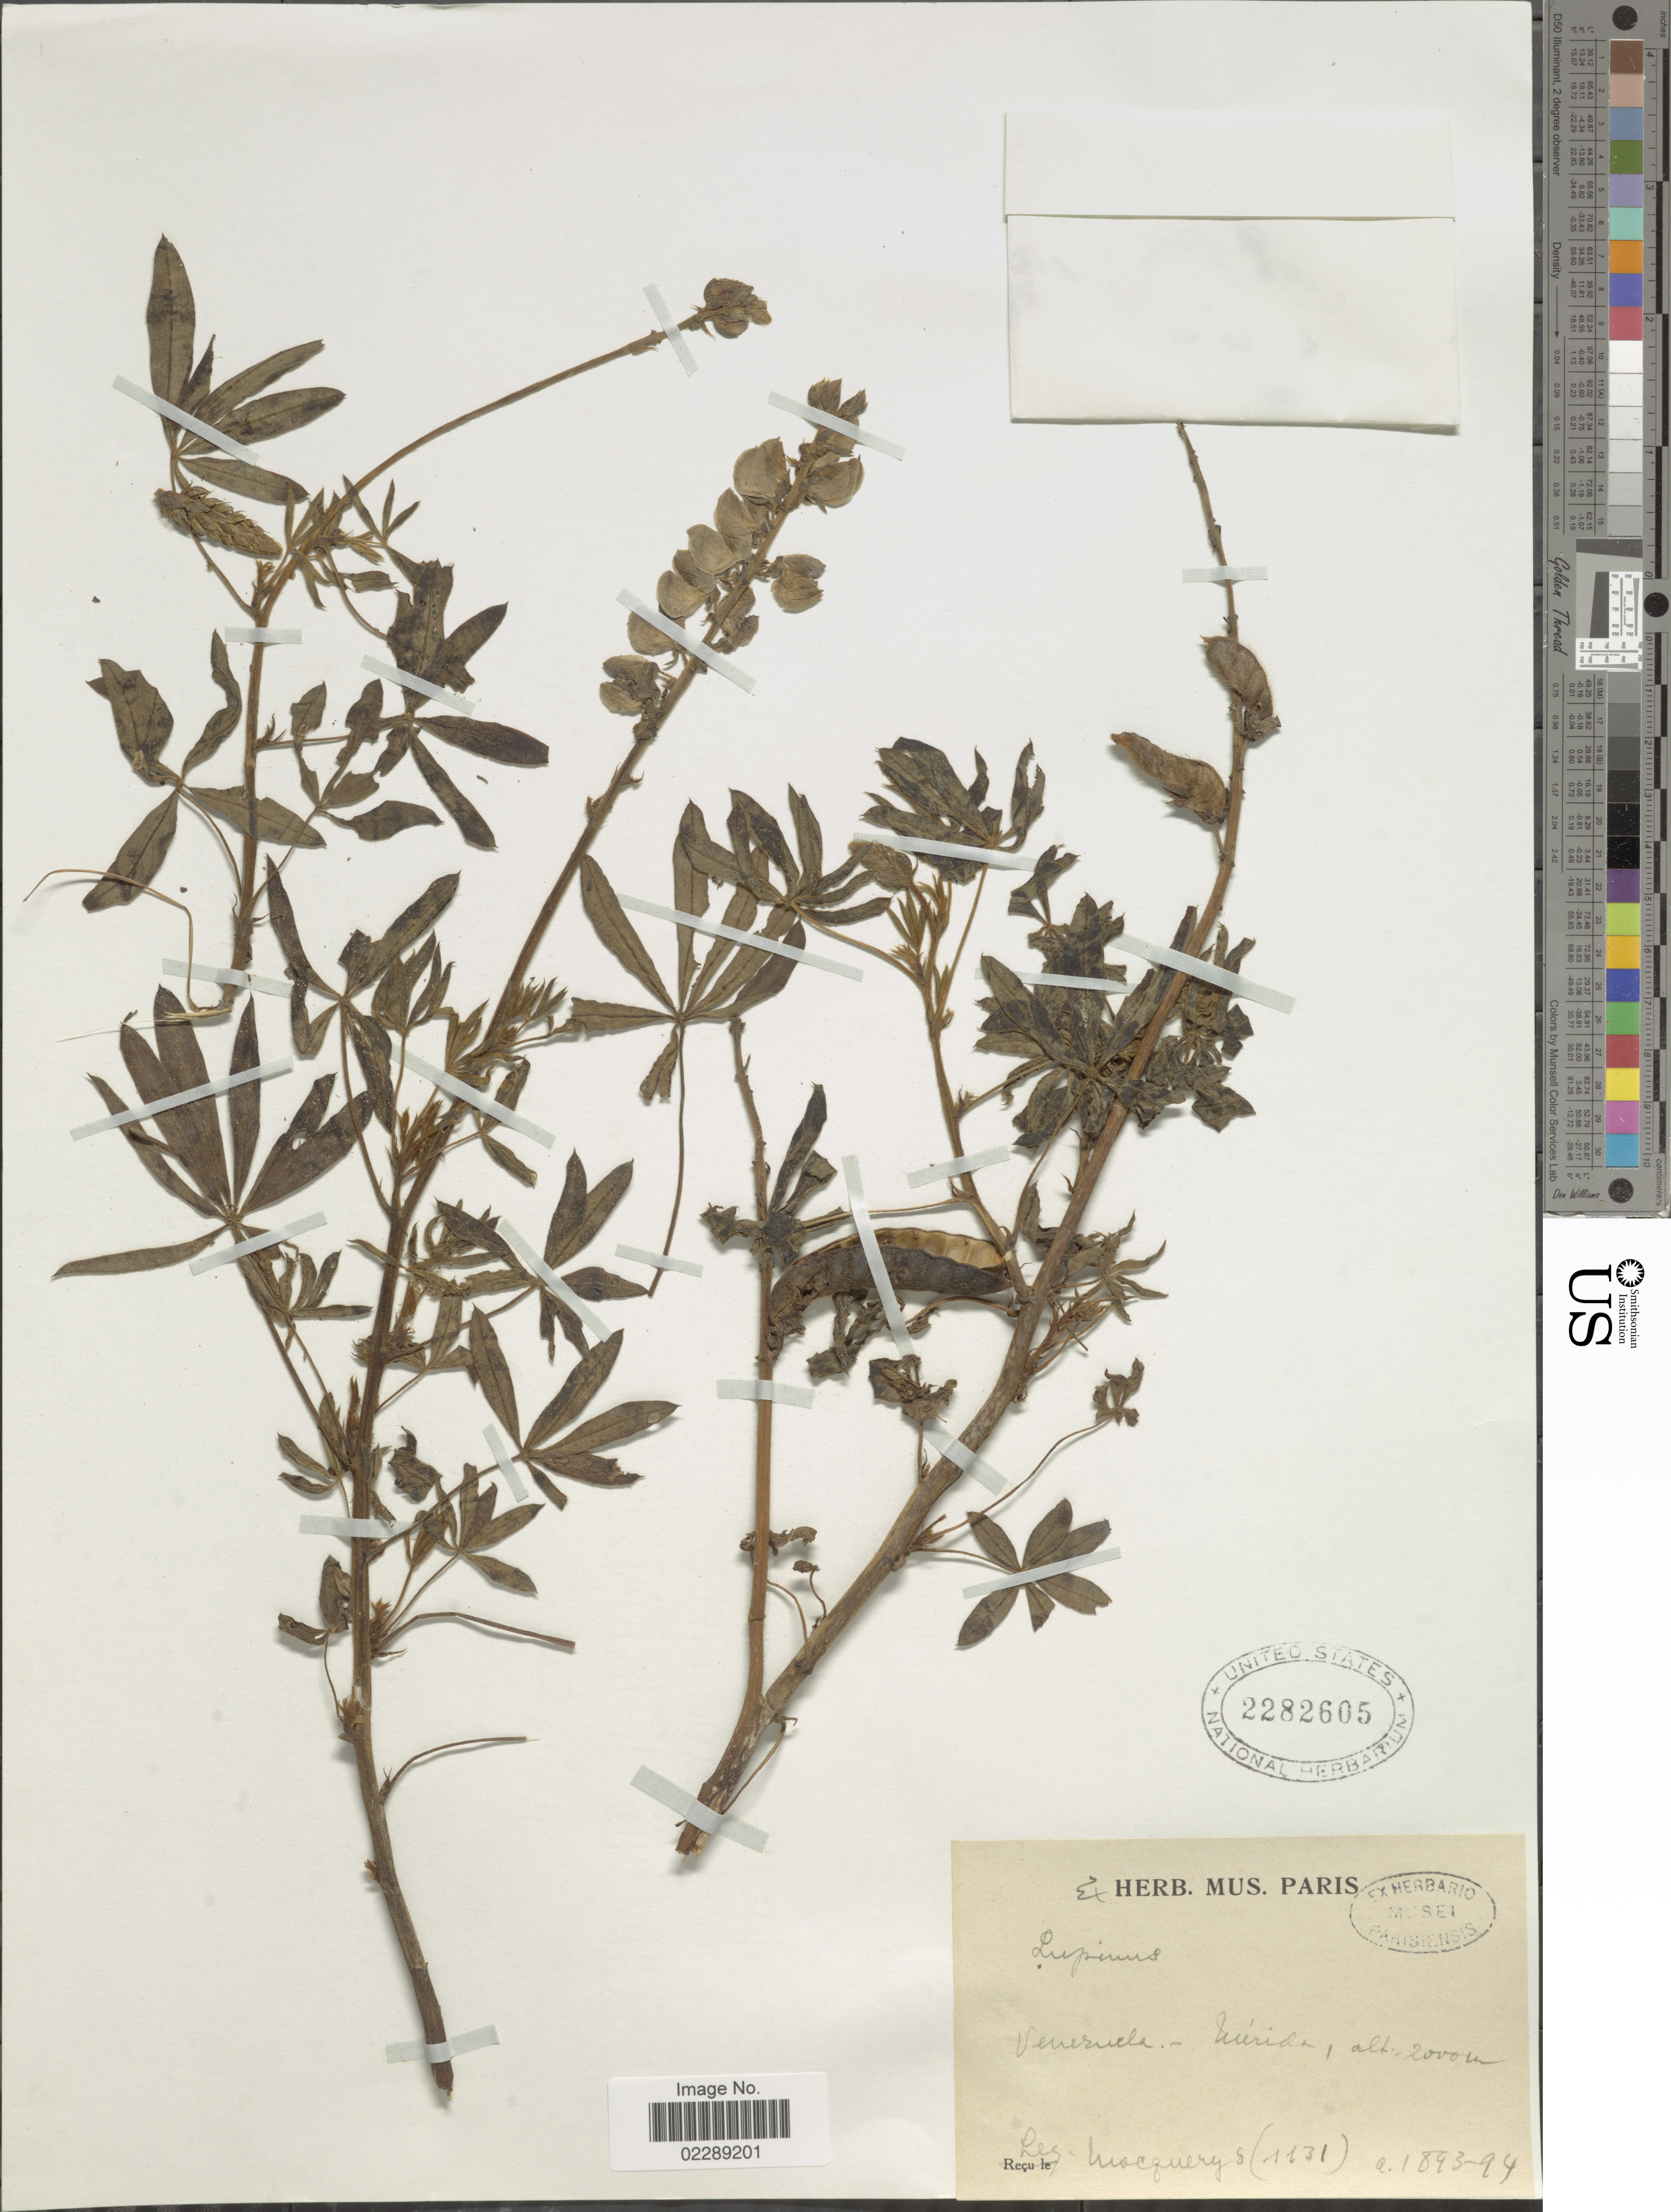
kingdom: Plantae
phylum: Tracheophyta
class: Magnoliopsida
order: Fabales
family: Fabaceae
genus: Lupinus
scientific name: Lupinus sp.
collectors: A. Mocquerys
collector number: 1131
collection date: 1893/1894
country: Venezuela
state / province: Mérida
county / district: Libertador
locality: Mérida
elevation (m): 2000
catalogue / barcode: US 2282605